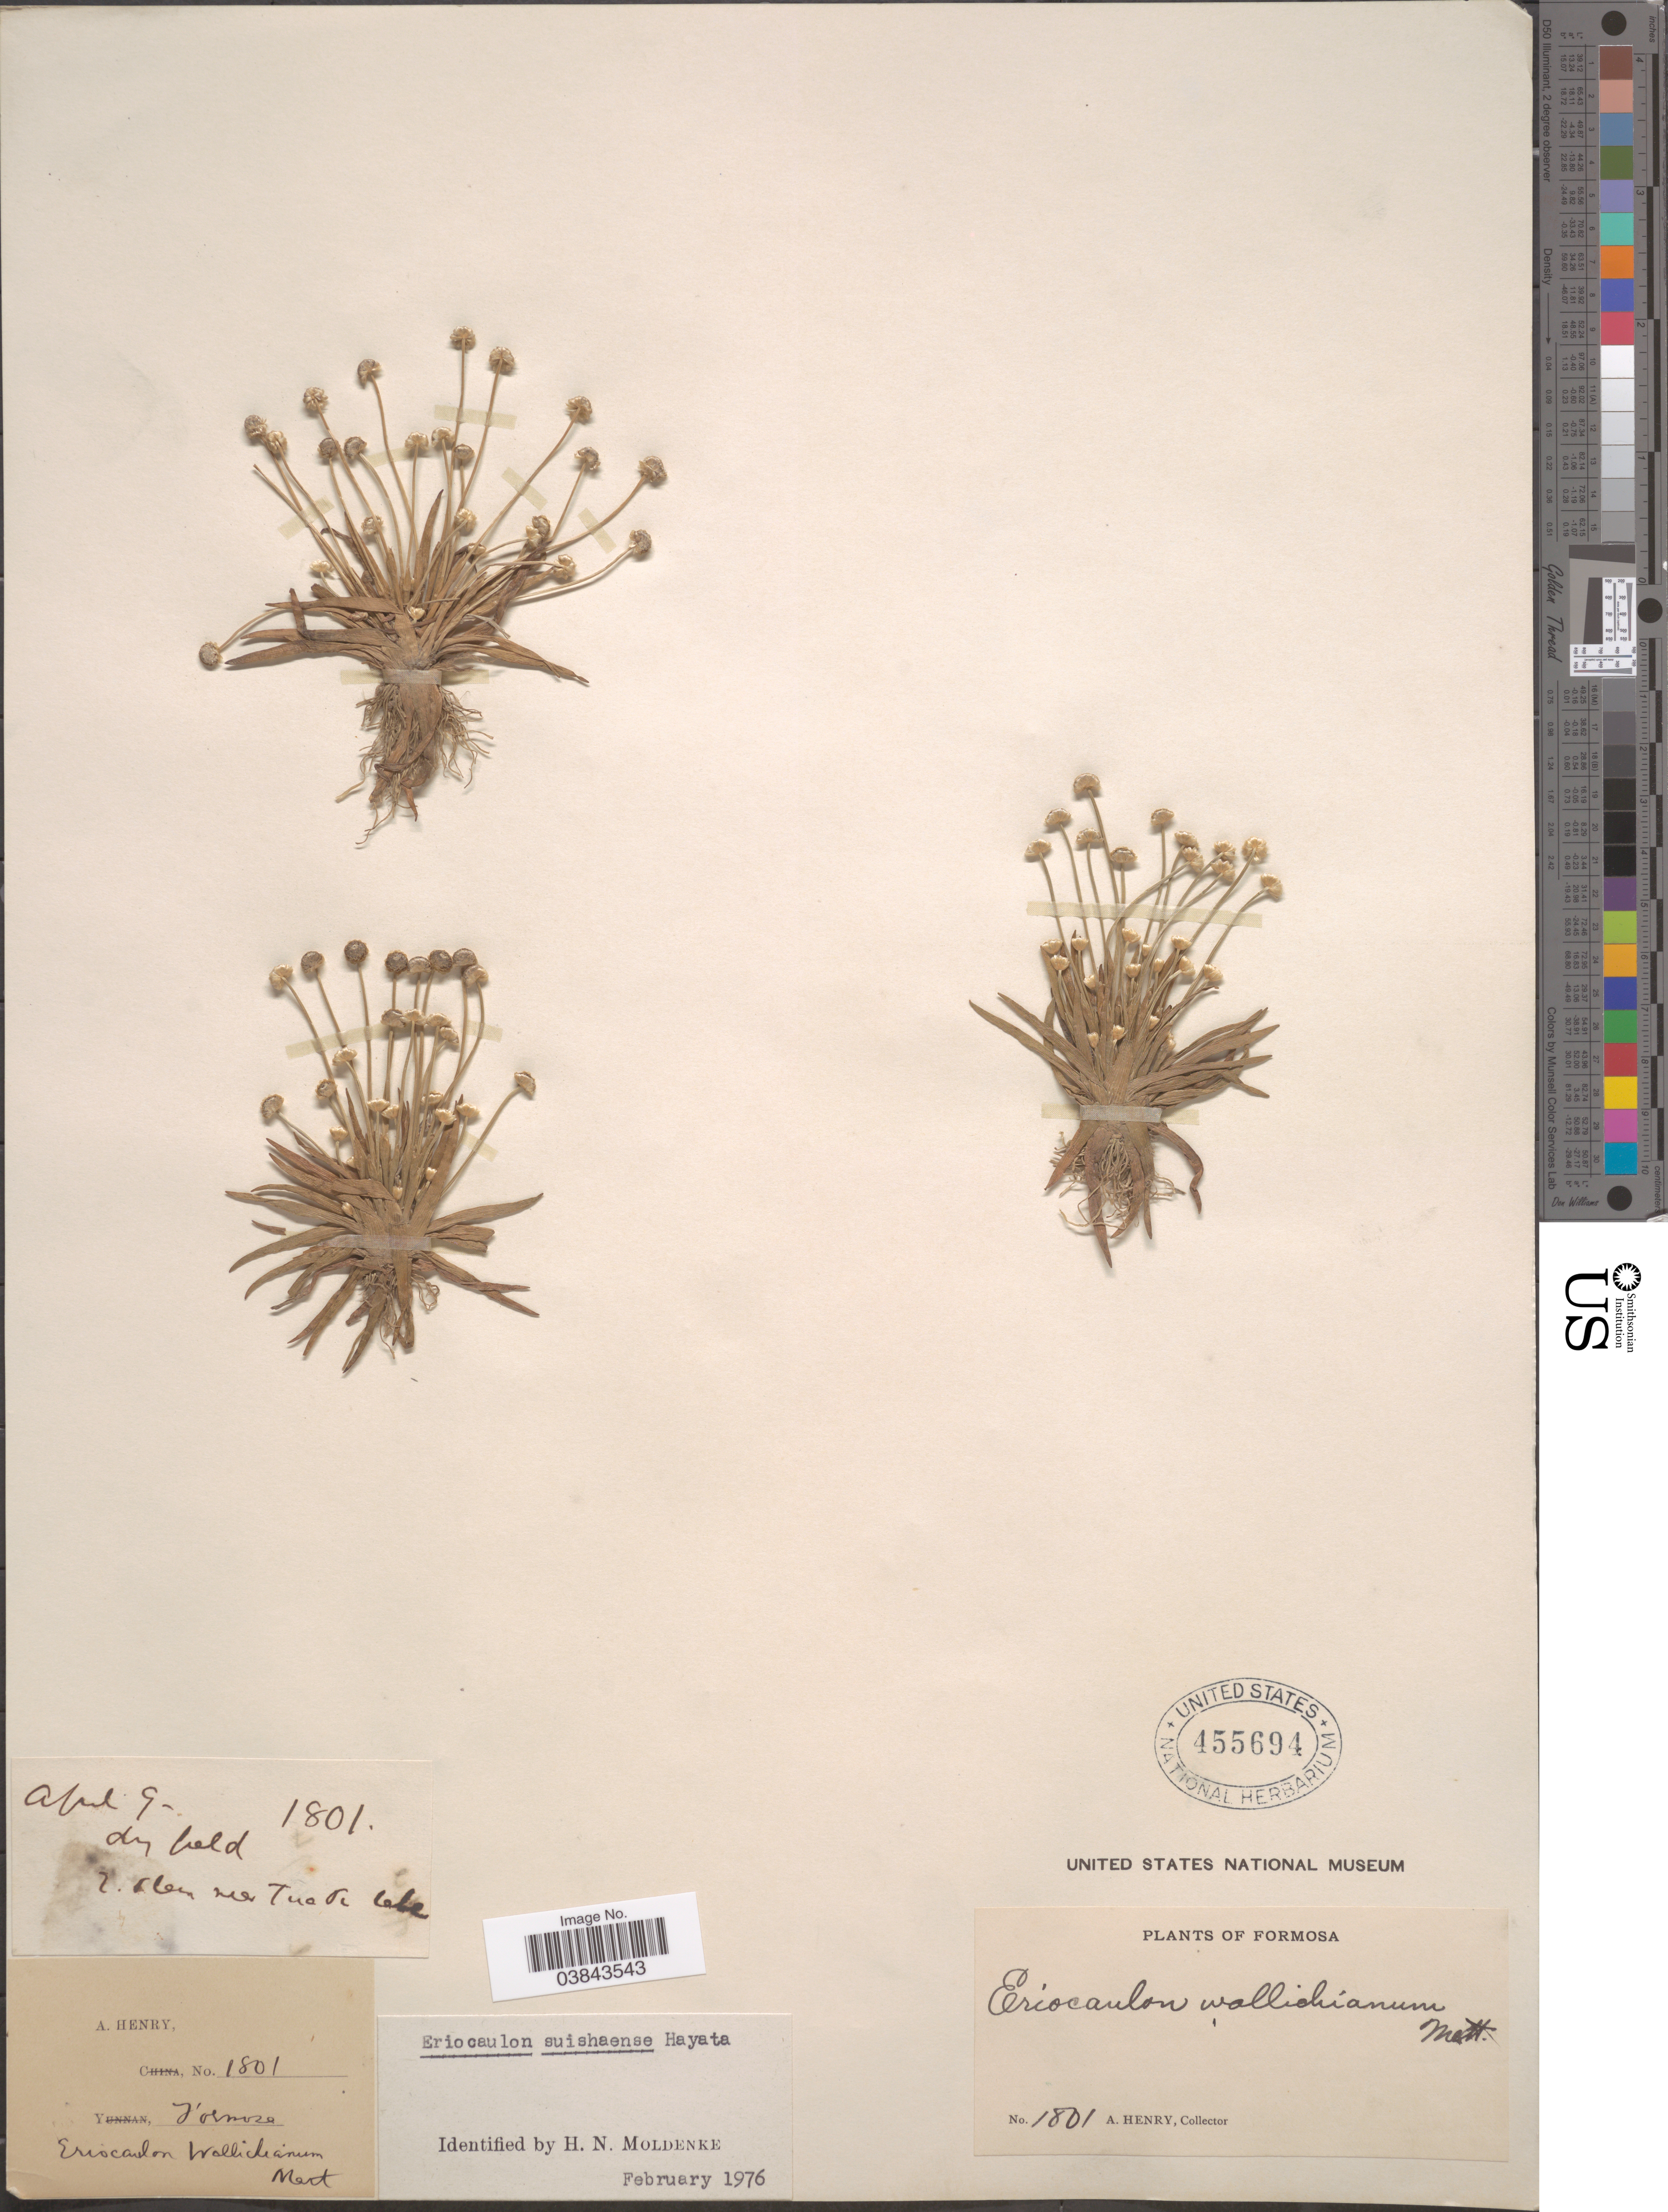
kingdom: Plantae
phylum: Tracheophyta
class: Liliopsida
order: Poales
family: Eriocaulaceae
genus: Eriocaulon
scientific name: Eriocaulon suishaense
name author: Hayata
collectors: A. Henry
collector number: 1801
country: Taiwan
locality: Formosa.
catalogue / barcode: US 455694